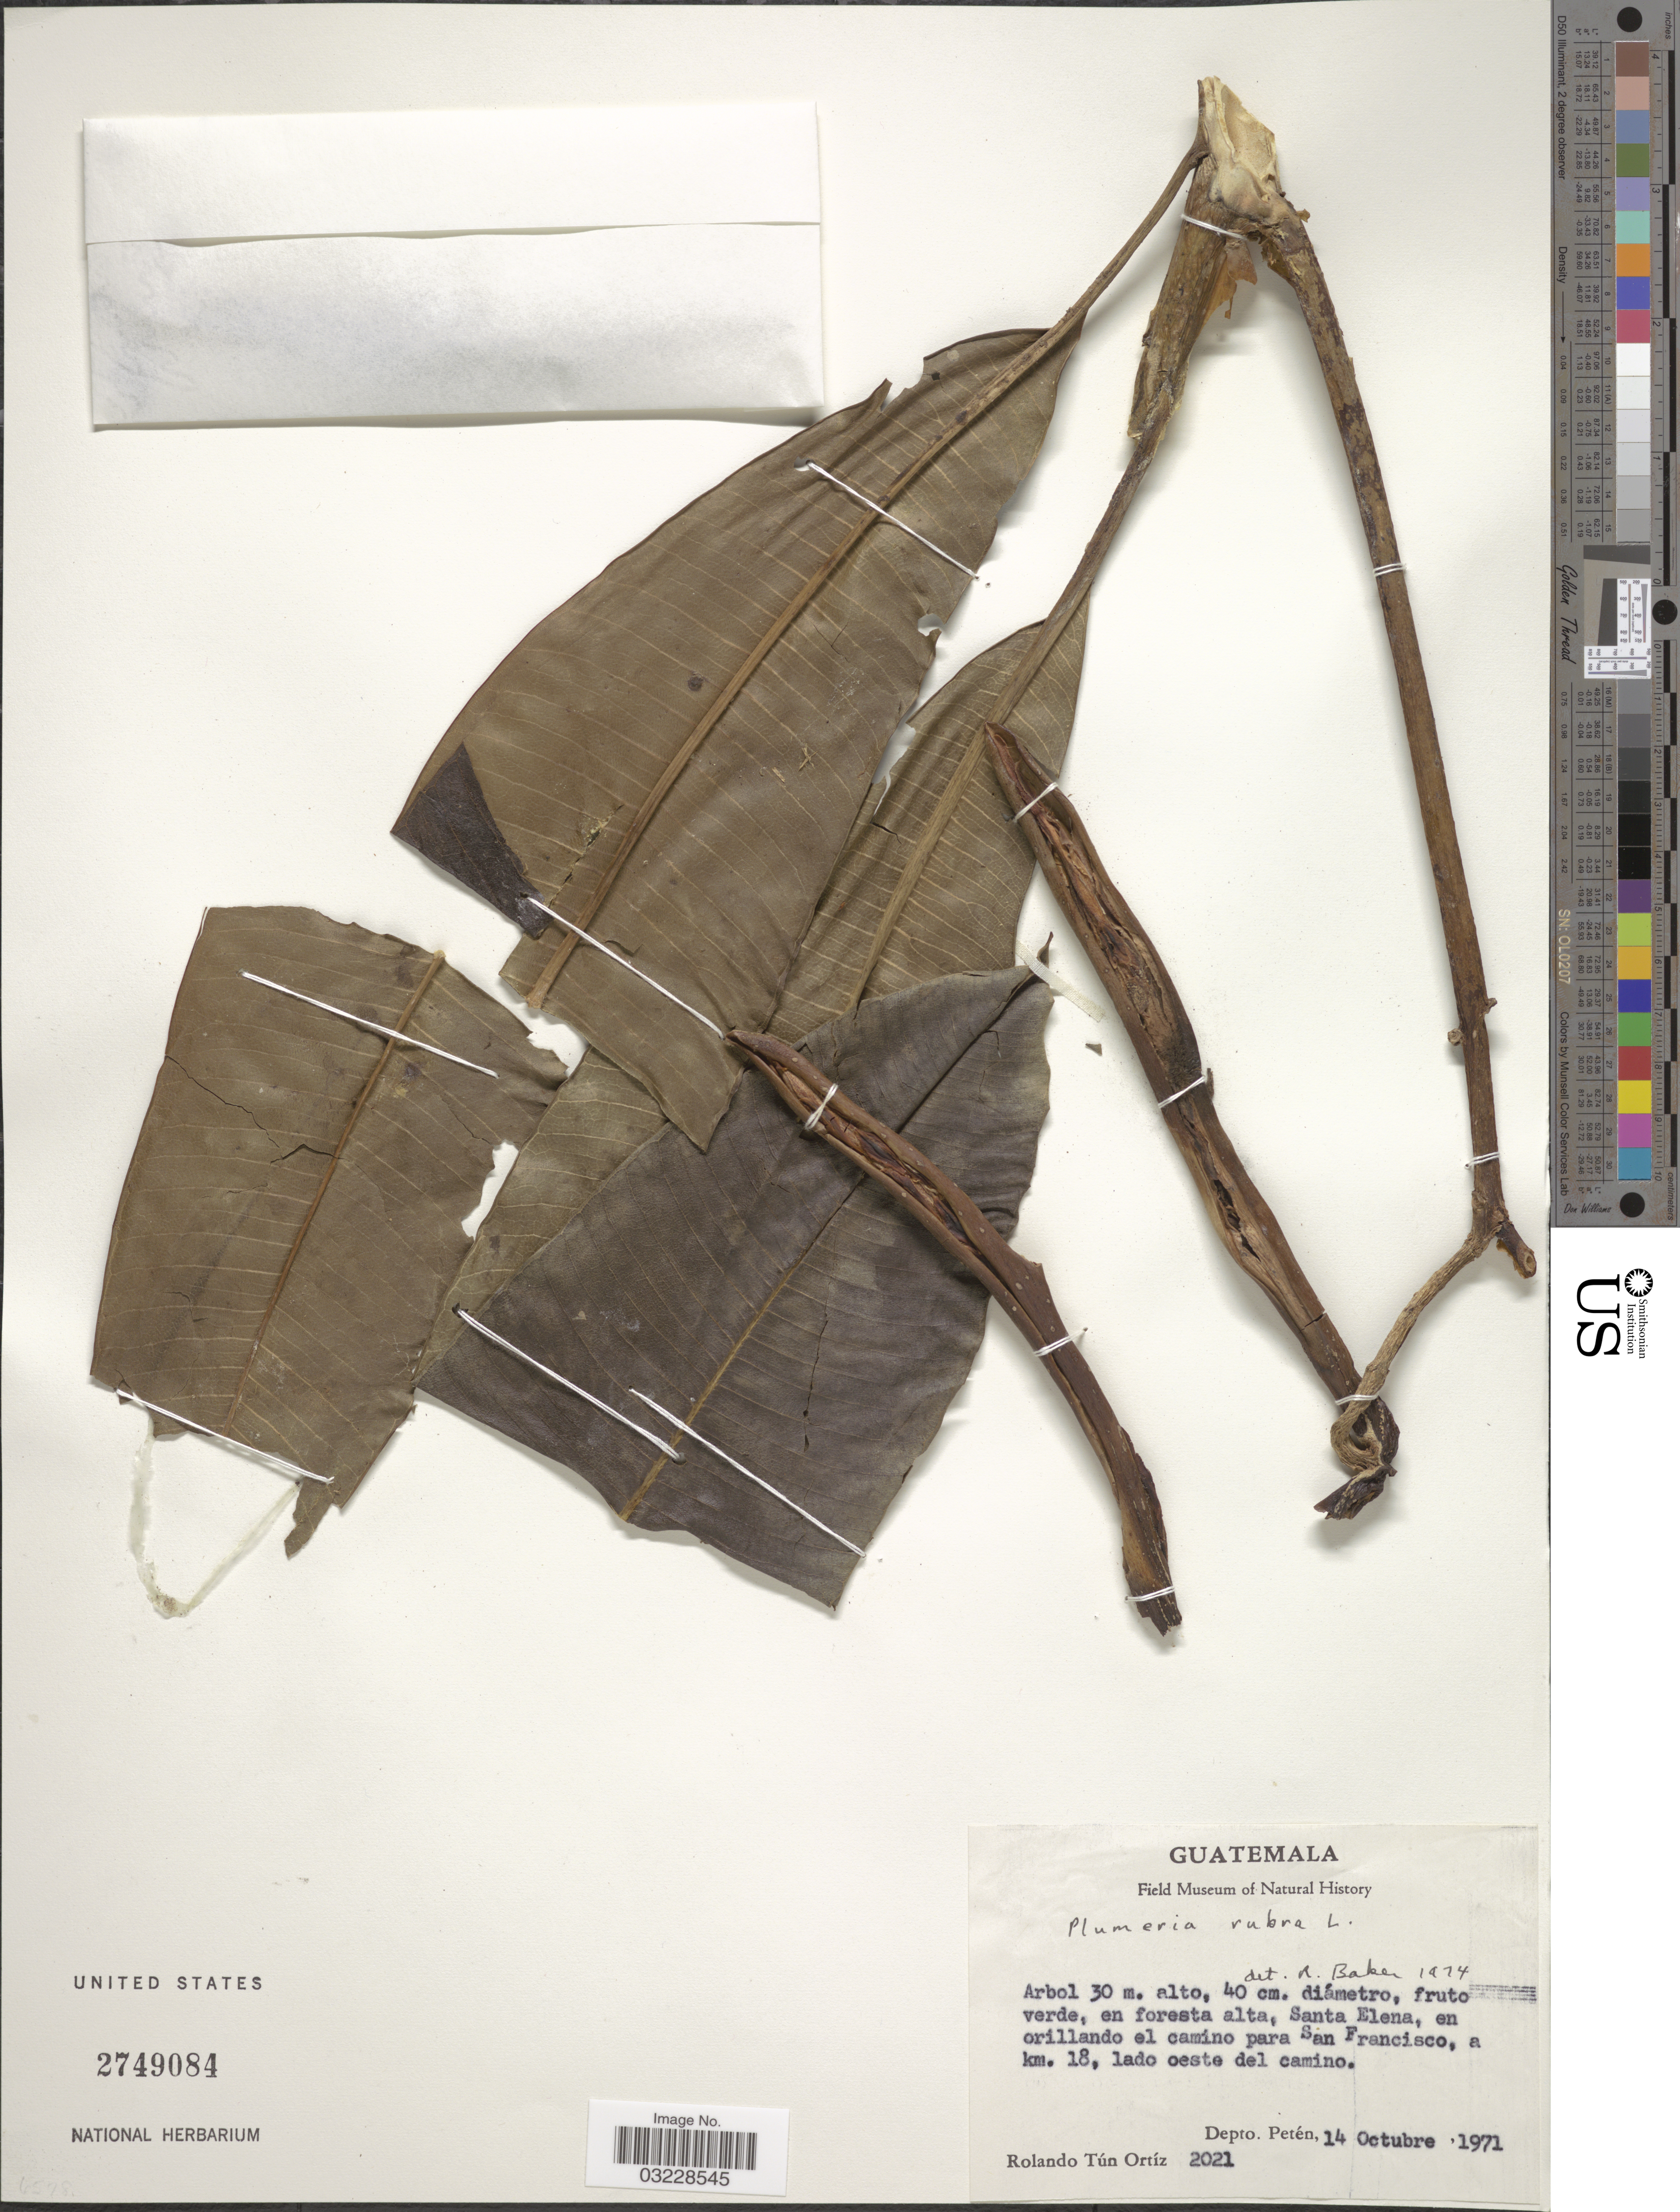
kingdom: Plantae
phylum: Tracheophyta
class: Magnoliopsida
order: Gentianales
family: Apocynaceae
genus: Plumeria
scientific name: Plumeria rubra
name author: L.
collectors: R. T. Ortíz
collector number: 2021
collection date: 1971-10-14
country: Guatemala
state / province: El Petén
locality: Santa Elena, en orillando el camino para San Francisco, a km. 18, lado oeste del camino, Depto. Petén.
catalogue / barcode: US 2749084